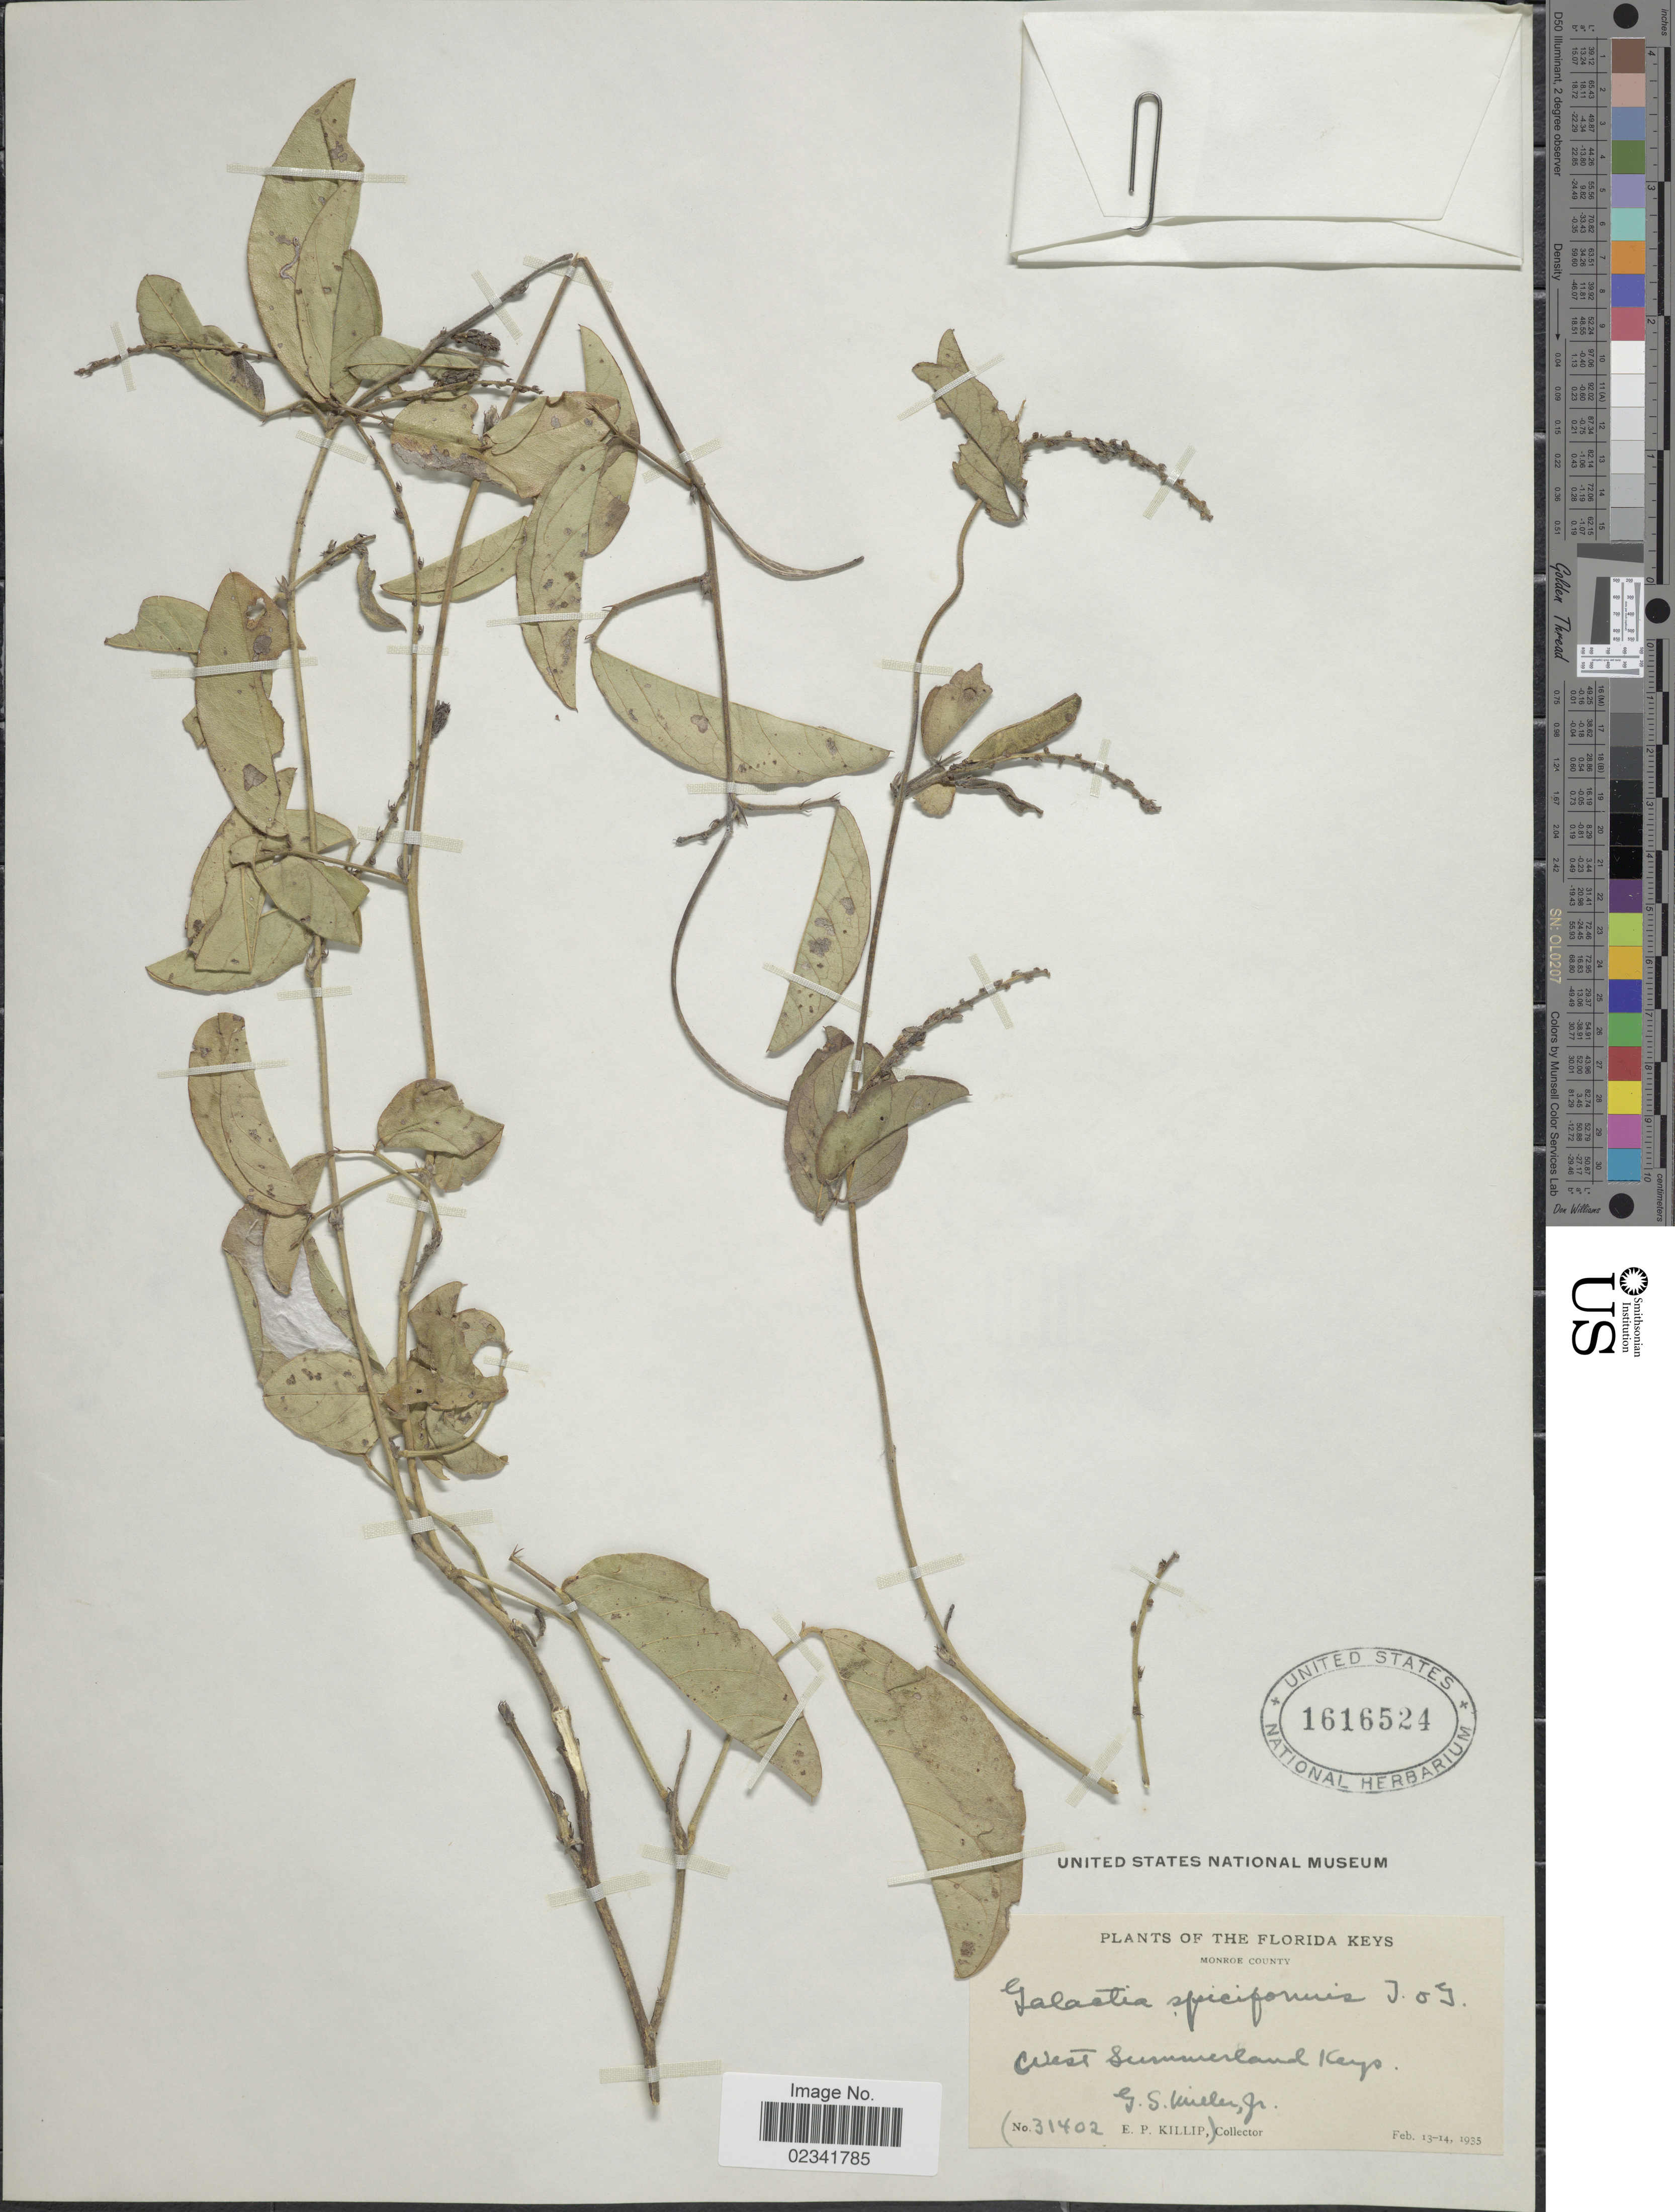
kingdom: Plantae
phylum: Tracheophyta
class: Magnoliopsida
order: Fabales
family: Fabaceae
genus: Galactia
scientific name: Galactia spiciformis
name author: Torr. & A. Gray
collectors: G. S. Miller & E. P. Killip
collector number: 31402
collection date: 1935-02-13/1935-02-14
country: United States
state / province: Florida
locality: The Florida Keys, Monroe County, West Summerland Keys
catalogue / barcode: US 1616524